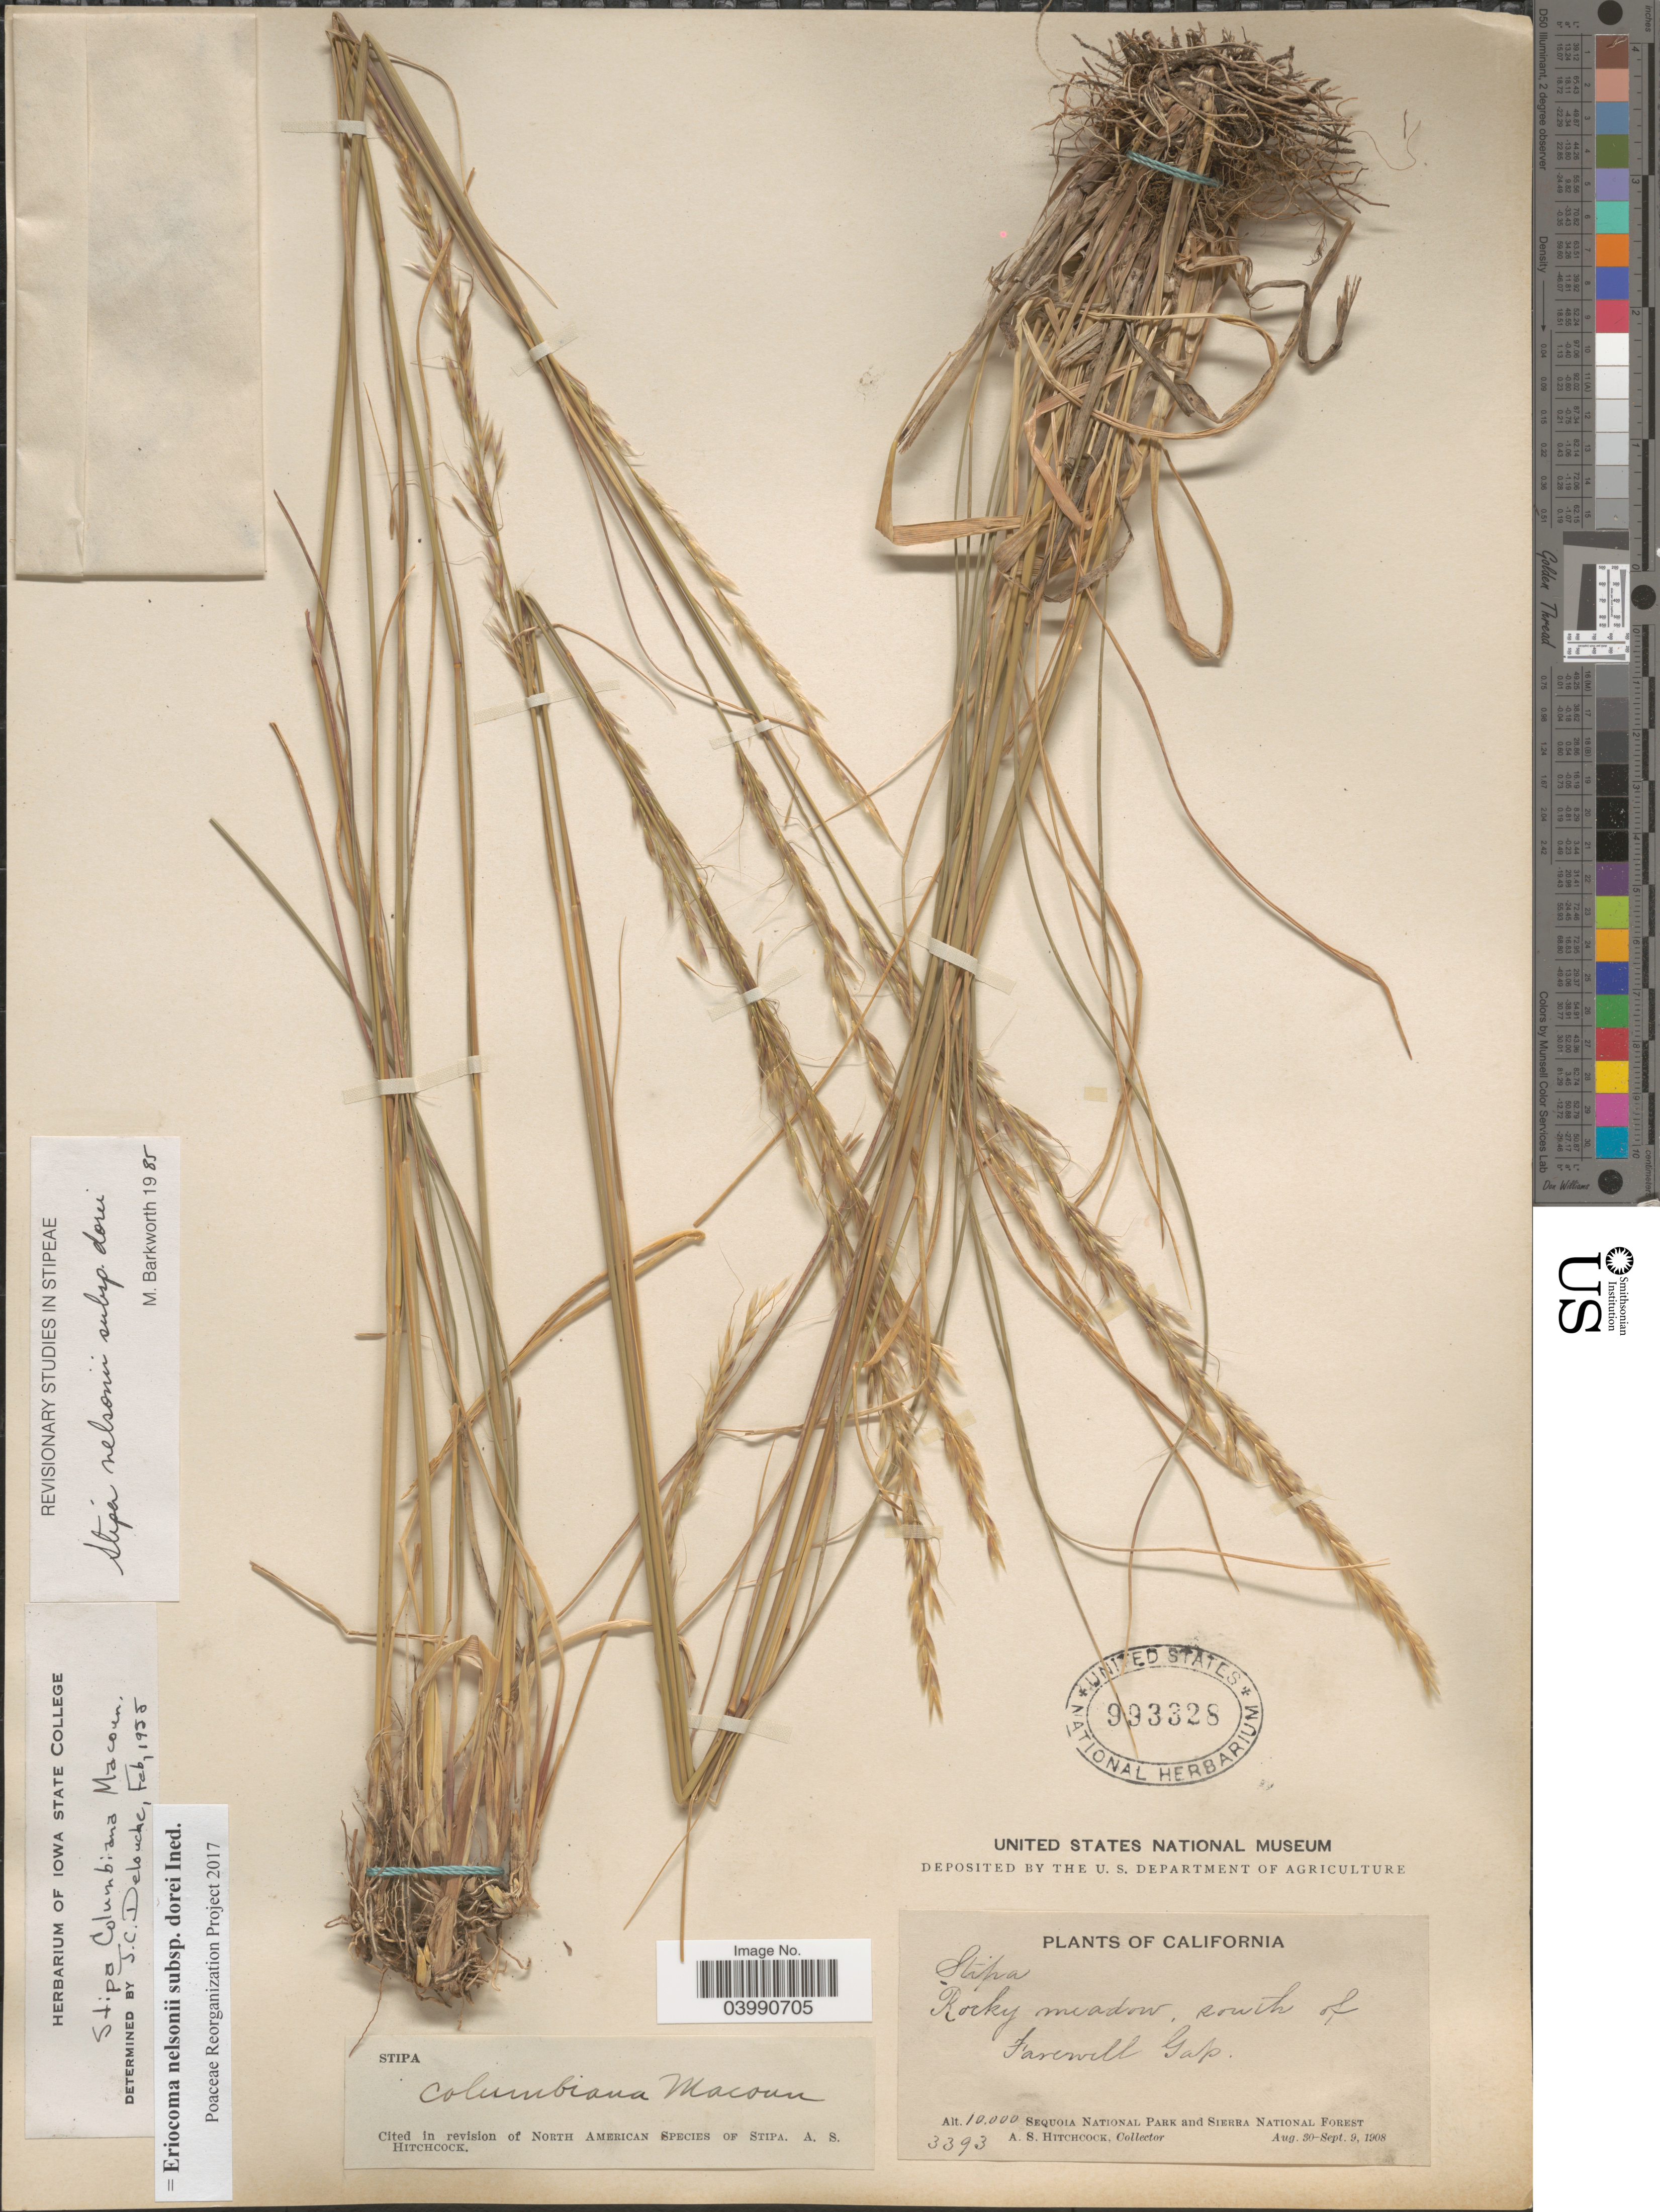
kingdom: Plantae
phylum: Tracheophyta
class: Liliopsida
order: Poales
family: Poaceae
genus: Eriocoma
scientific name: Eriocoma nelsonii subsp. dorei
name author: (Barkworth & J. Maze) Romasch.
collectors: A. S. Hitchcock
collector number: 3393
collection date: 1908-08-30/1908-09-09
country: United States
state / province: California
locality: Rocky meadow, south of Farewell Gap. Sequoia National Park and Sierra National Forest.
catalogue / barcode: US 993328